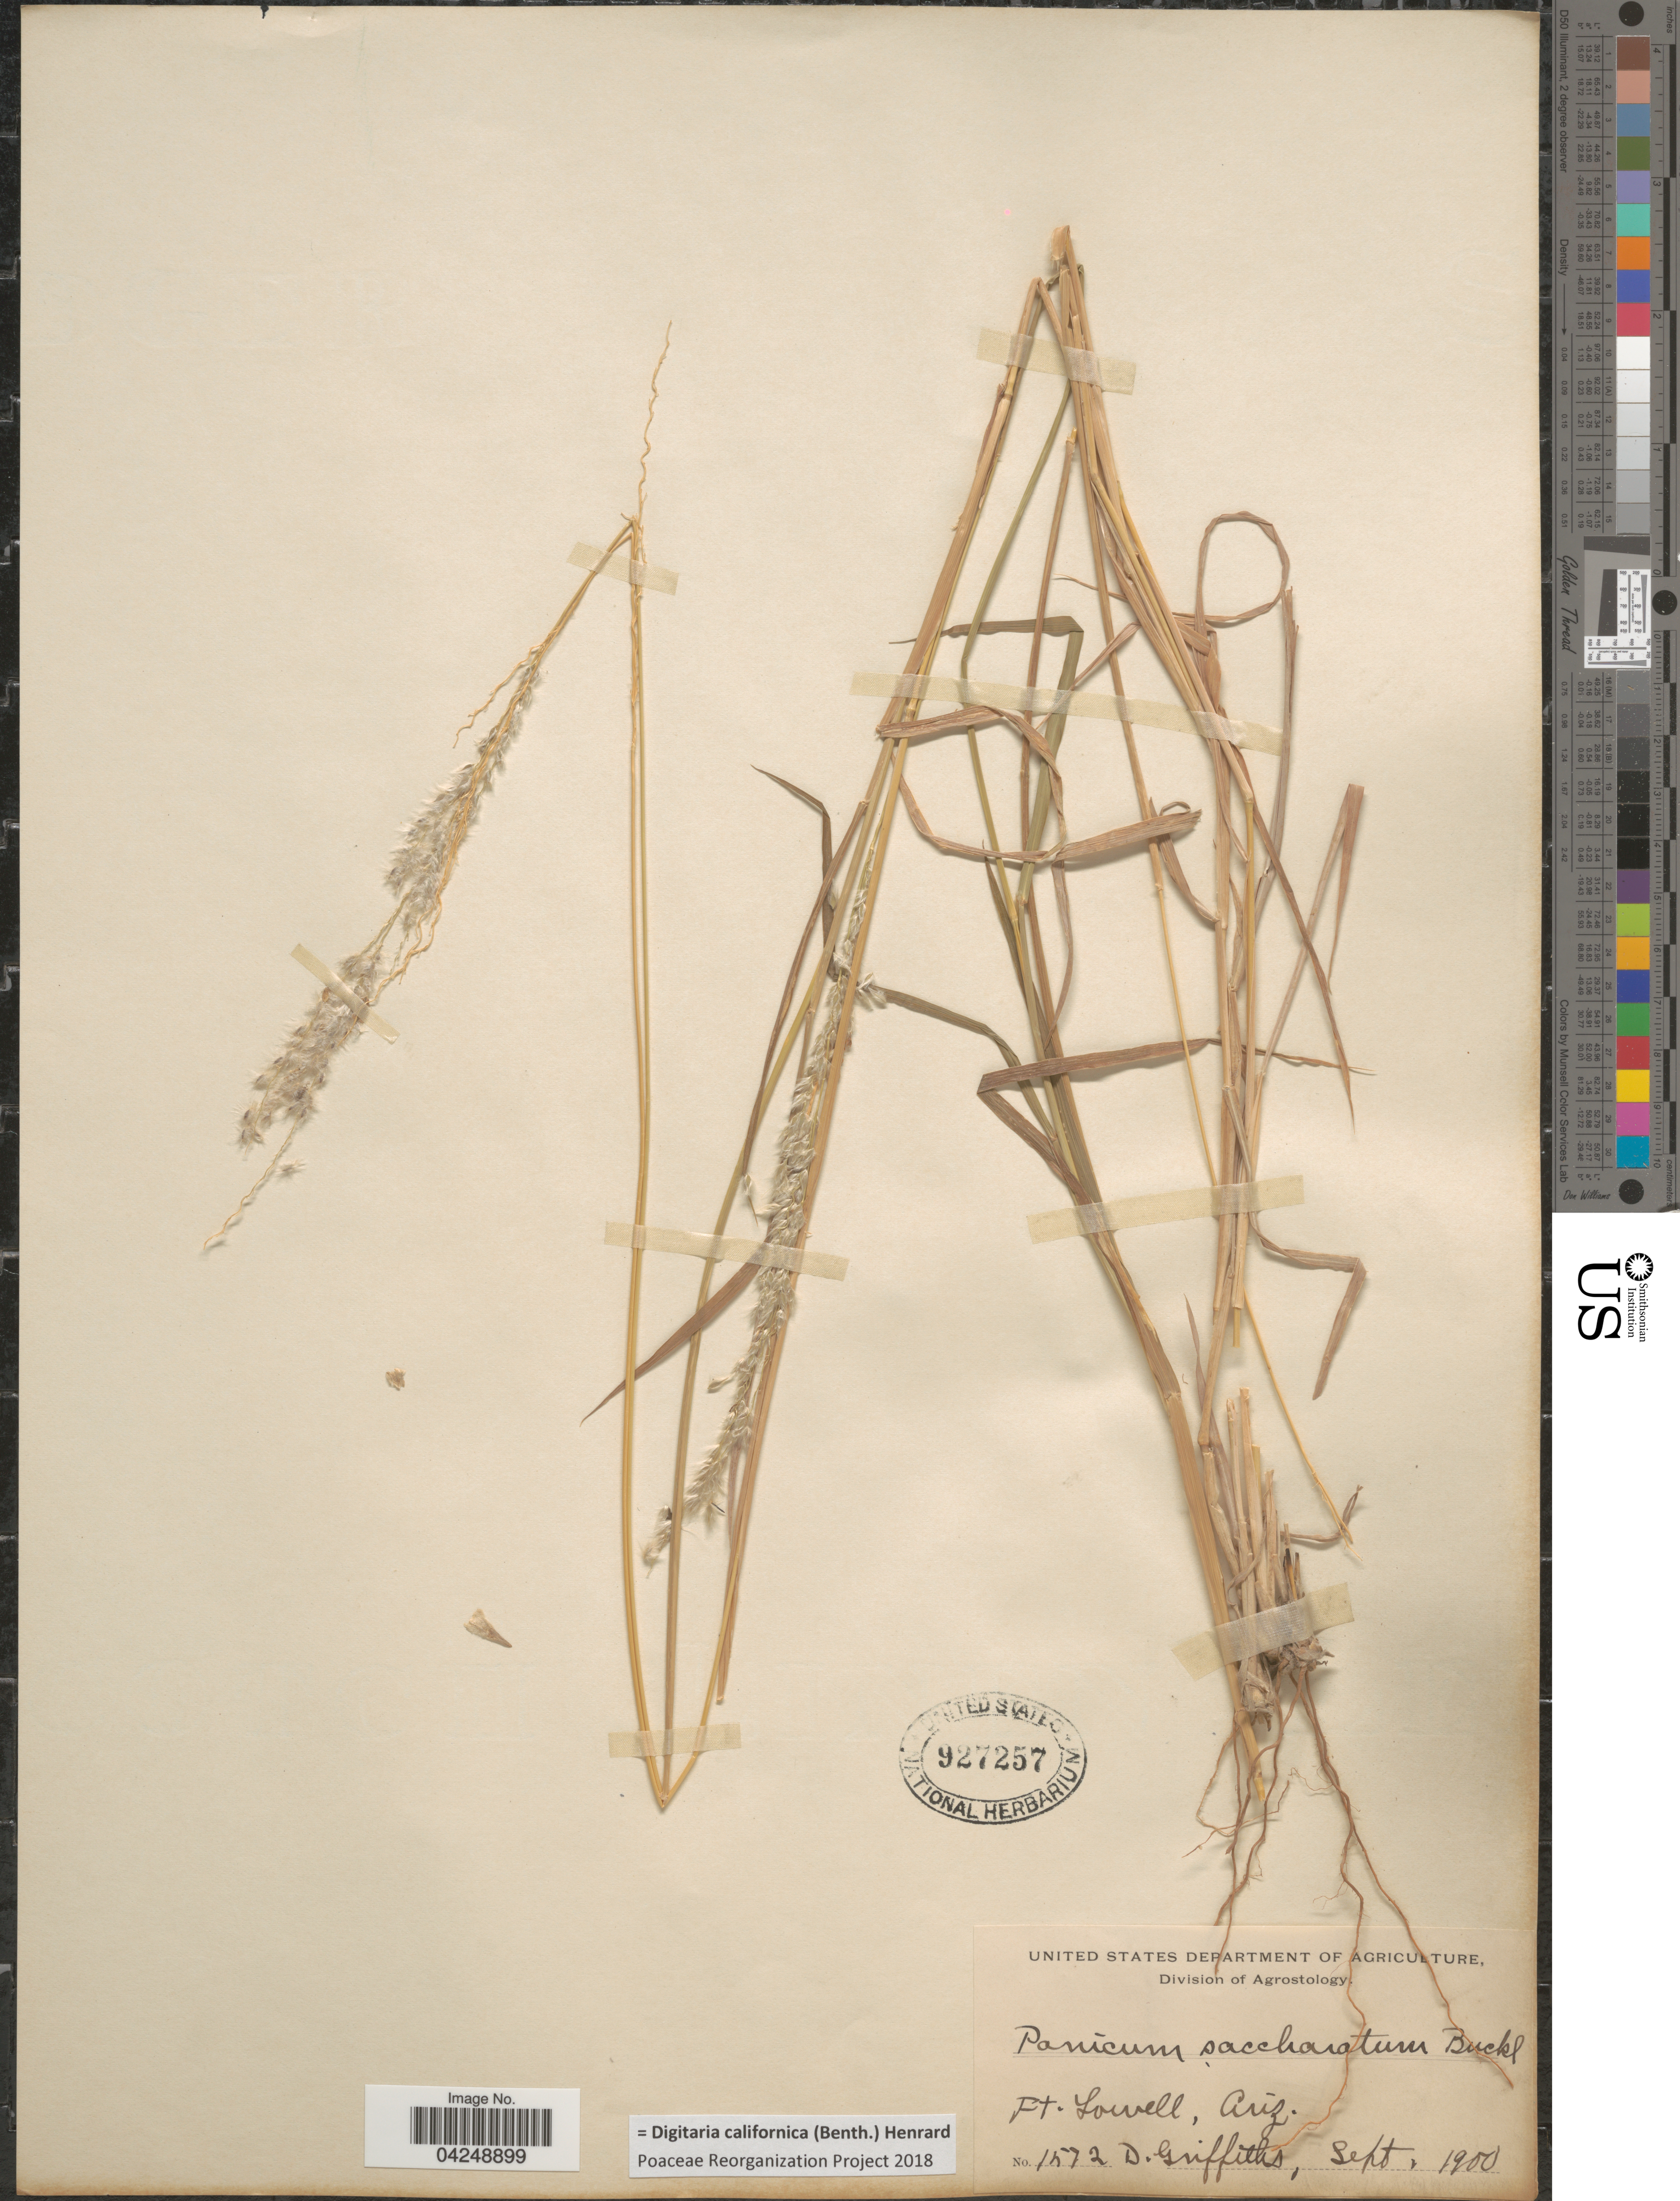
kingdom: Plantae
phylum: Tracheophyta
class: Liliopsida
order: Poales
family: Poaceae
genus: Digitaria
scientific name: Digitaria californica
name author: (Benth.) Henr.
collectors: D. Griffiths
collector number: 1572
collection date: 1900-09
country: United States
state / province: Arizona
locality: Ft. Lowell.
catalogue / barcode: US 927257